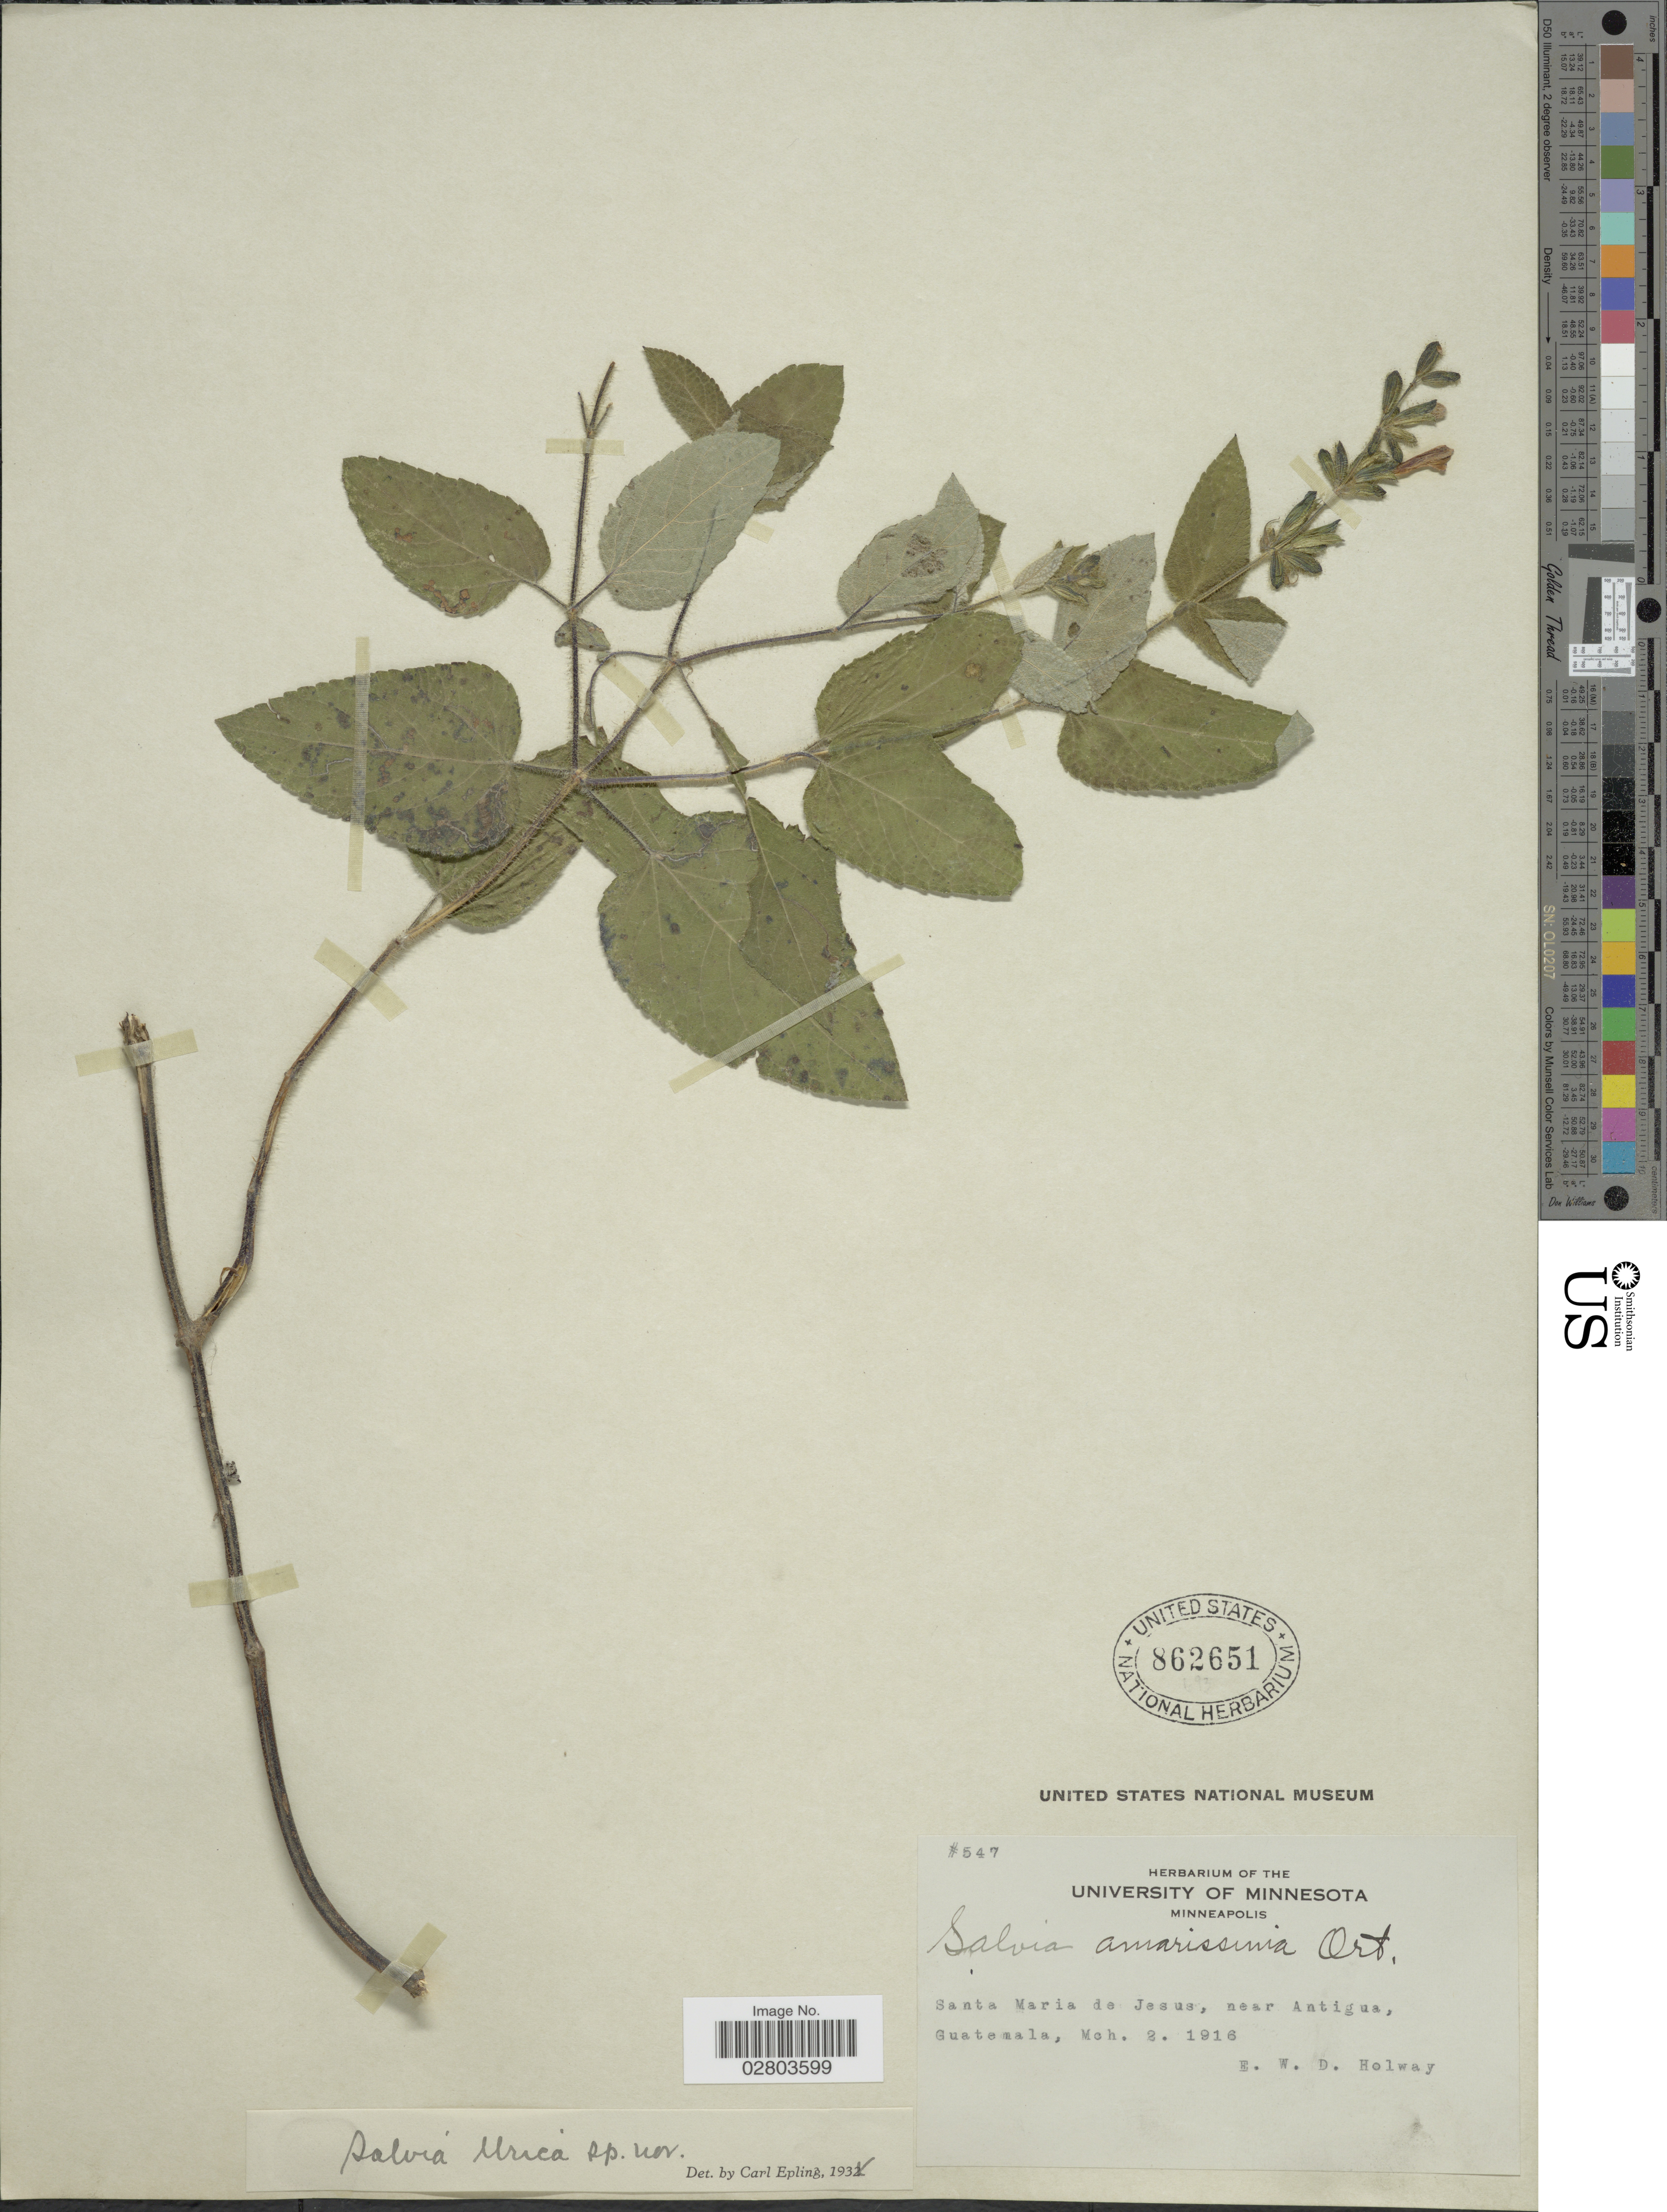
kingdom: Plantae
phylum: Tracheophyta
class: Magnoliopsida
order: Lamiales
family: Lamiaceae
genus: Salvia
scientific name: Salvia urica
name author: Epling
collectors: E. W. D. Holway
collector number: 547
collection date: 1916-03-02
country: Guatemala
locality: Santa Maria de Jesus, near Antigua.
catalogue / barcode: US 862651